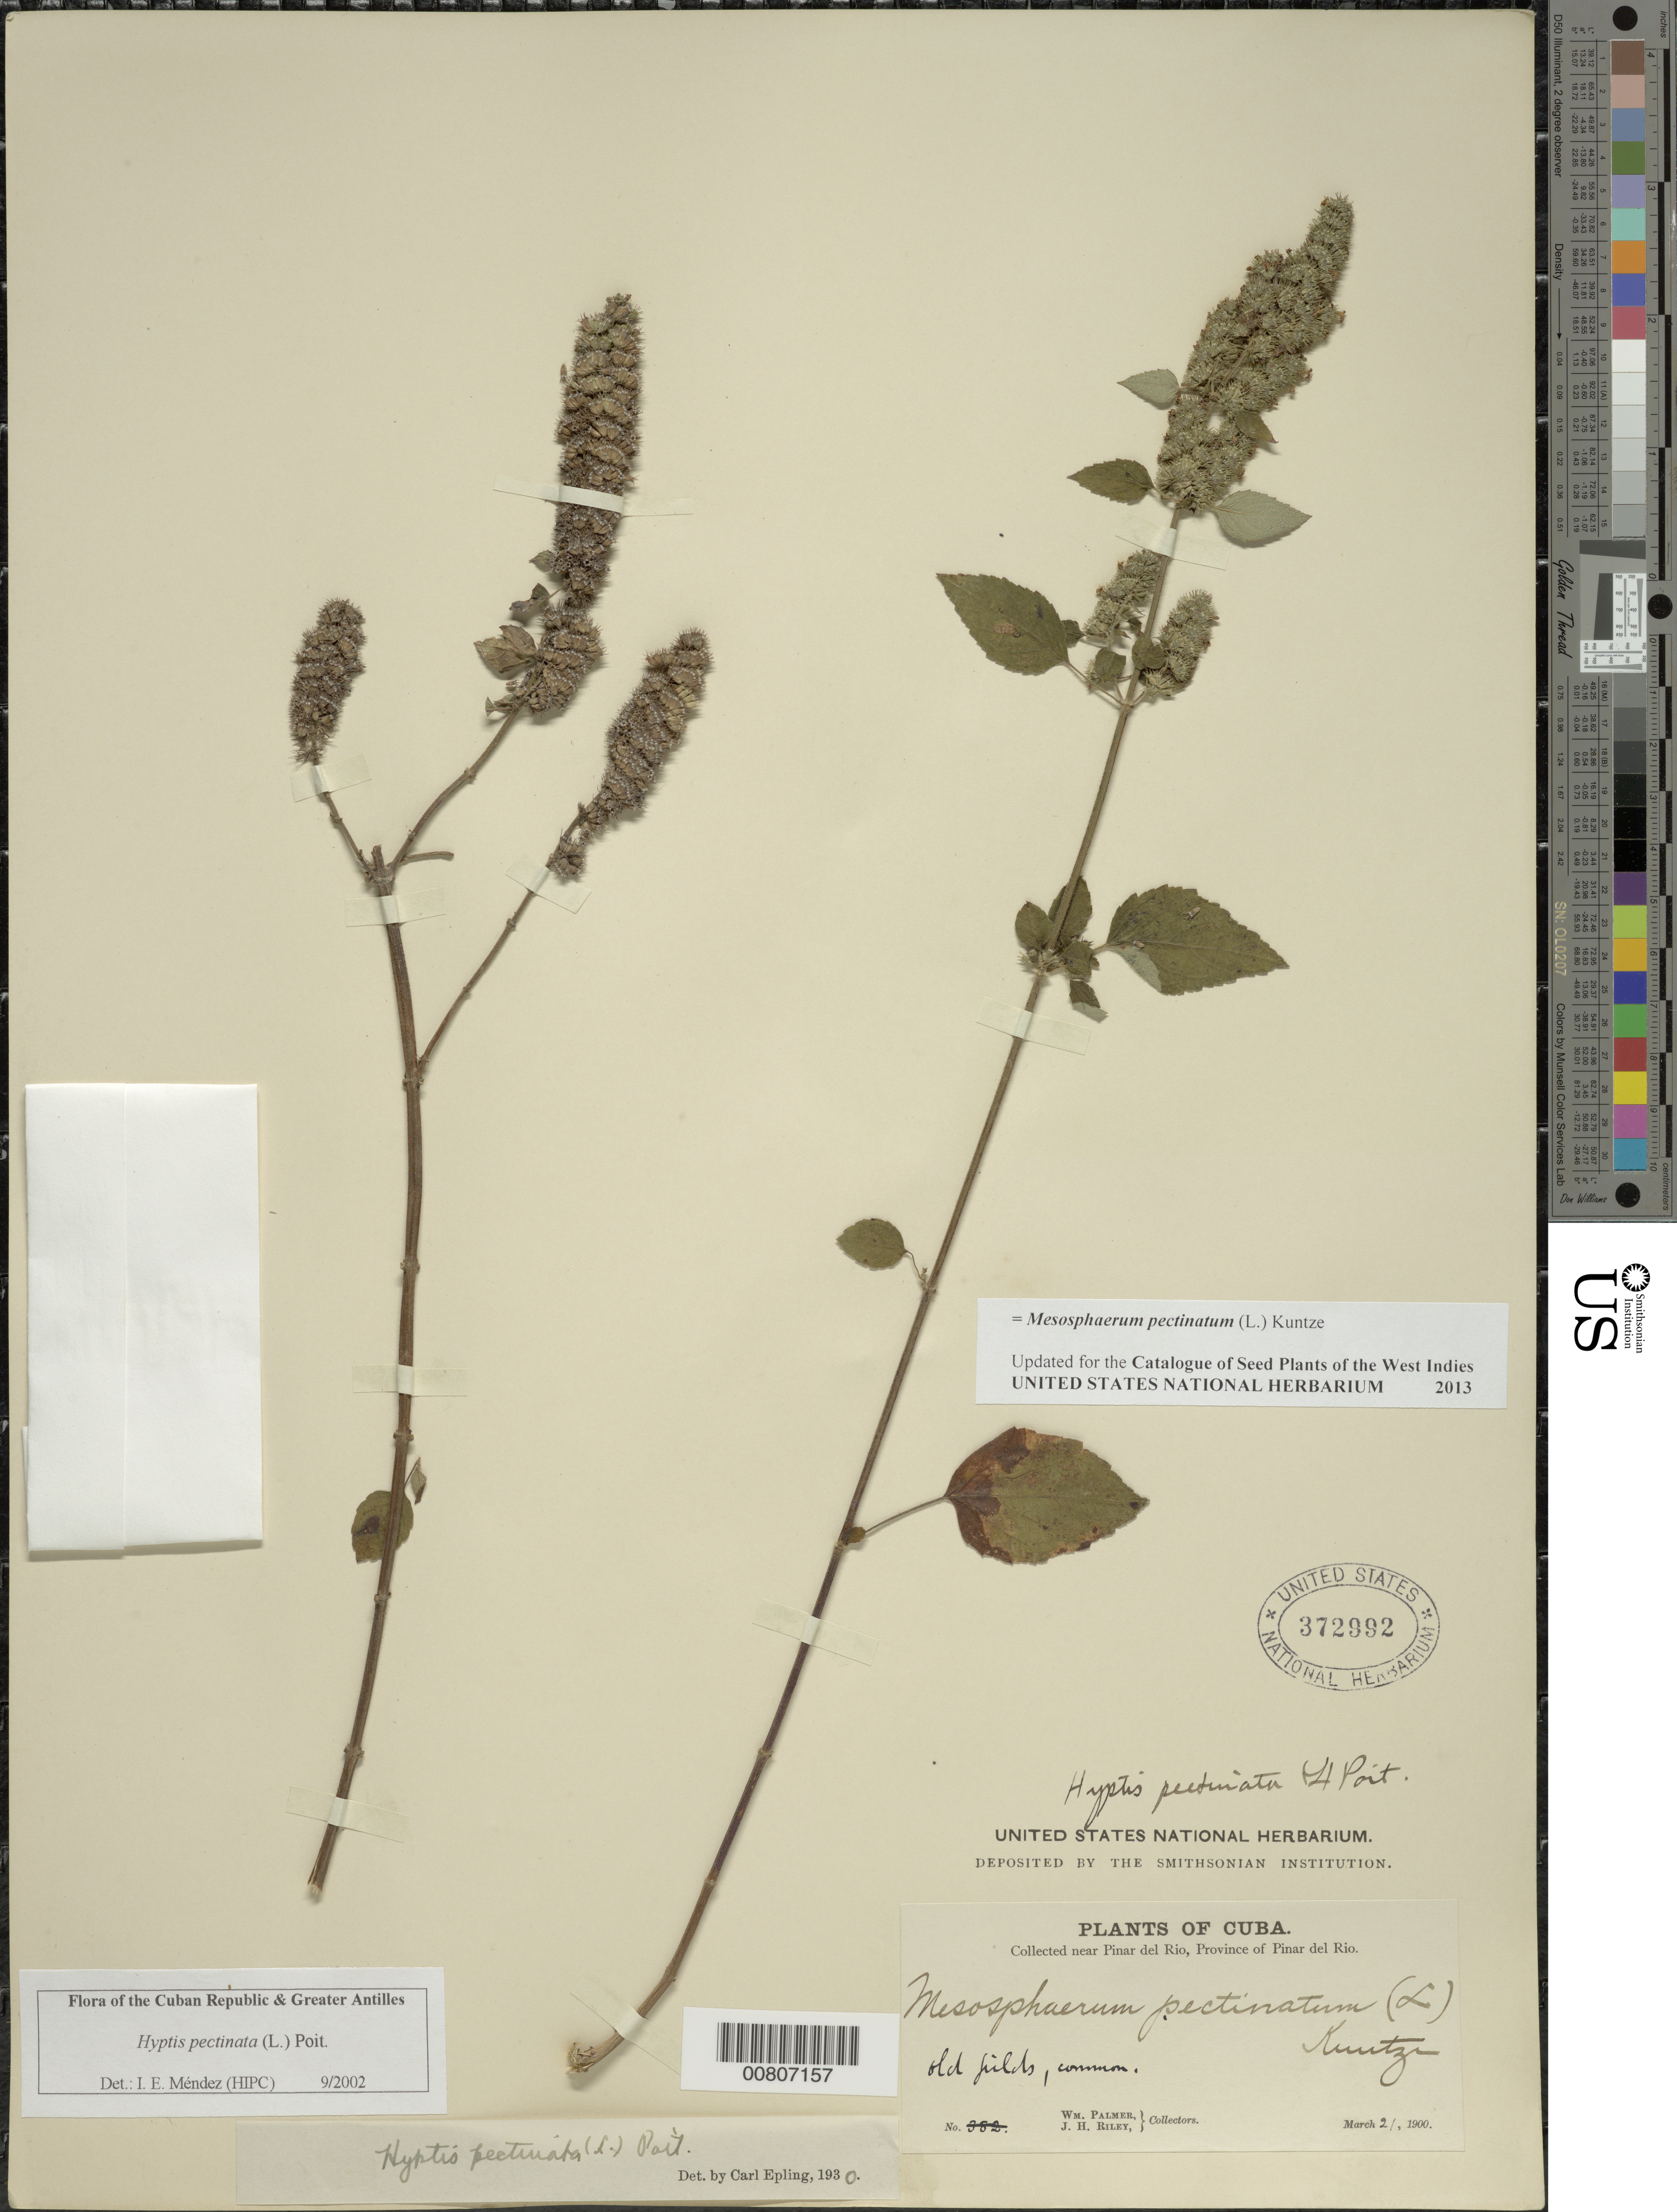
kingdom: Plantae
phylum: Tracheophyta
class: Magnoliopsida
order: Lamiales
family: Lamiaceae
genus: Hyptis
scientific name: Hyptis pectinata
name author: (L.) Poit.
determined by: Méndez, Isidro E., (HIPC)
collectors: W. Palmer & J. H. Riley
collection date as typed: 02 Mar 1900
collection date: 1900-03-02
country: Cuba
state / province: Pinar del Rio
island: Cuba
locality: Pinar del Río, near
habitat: Old fields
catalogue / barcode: US 372992